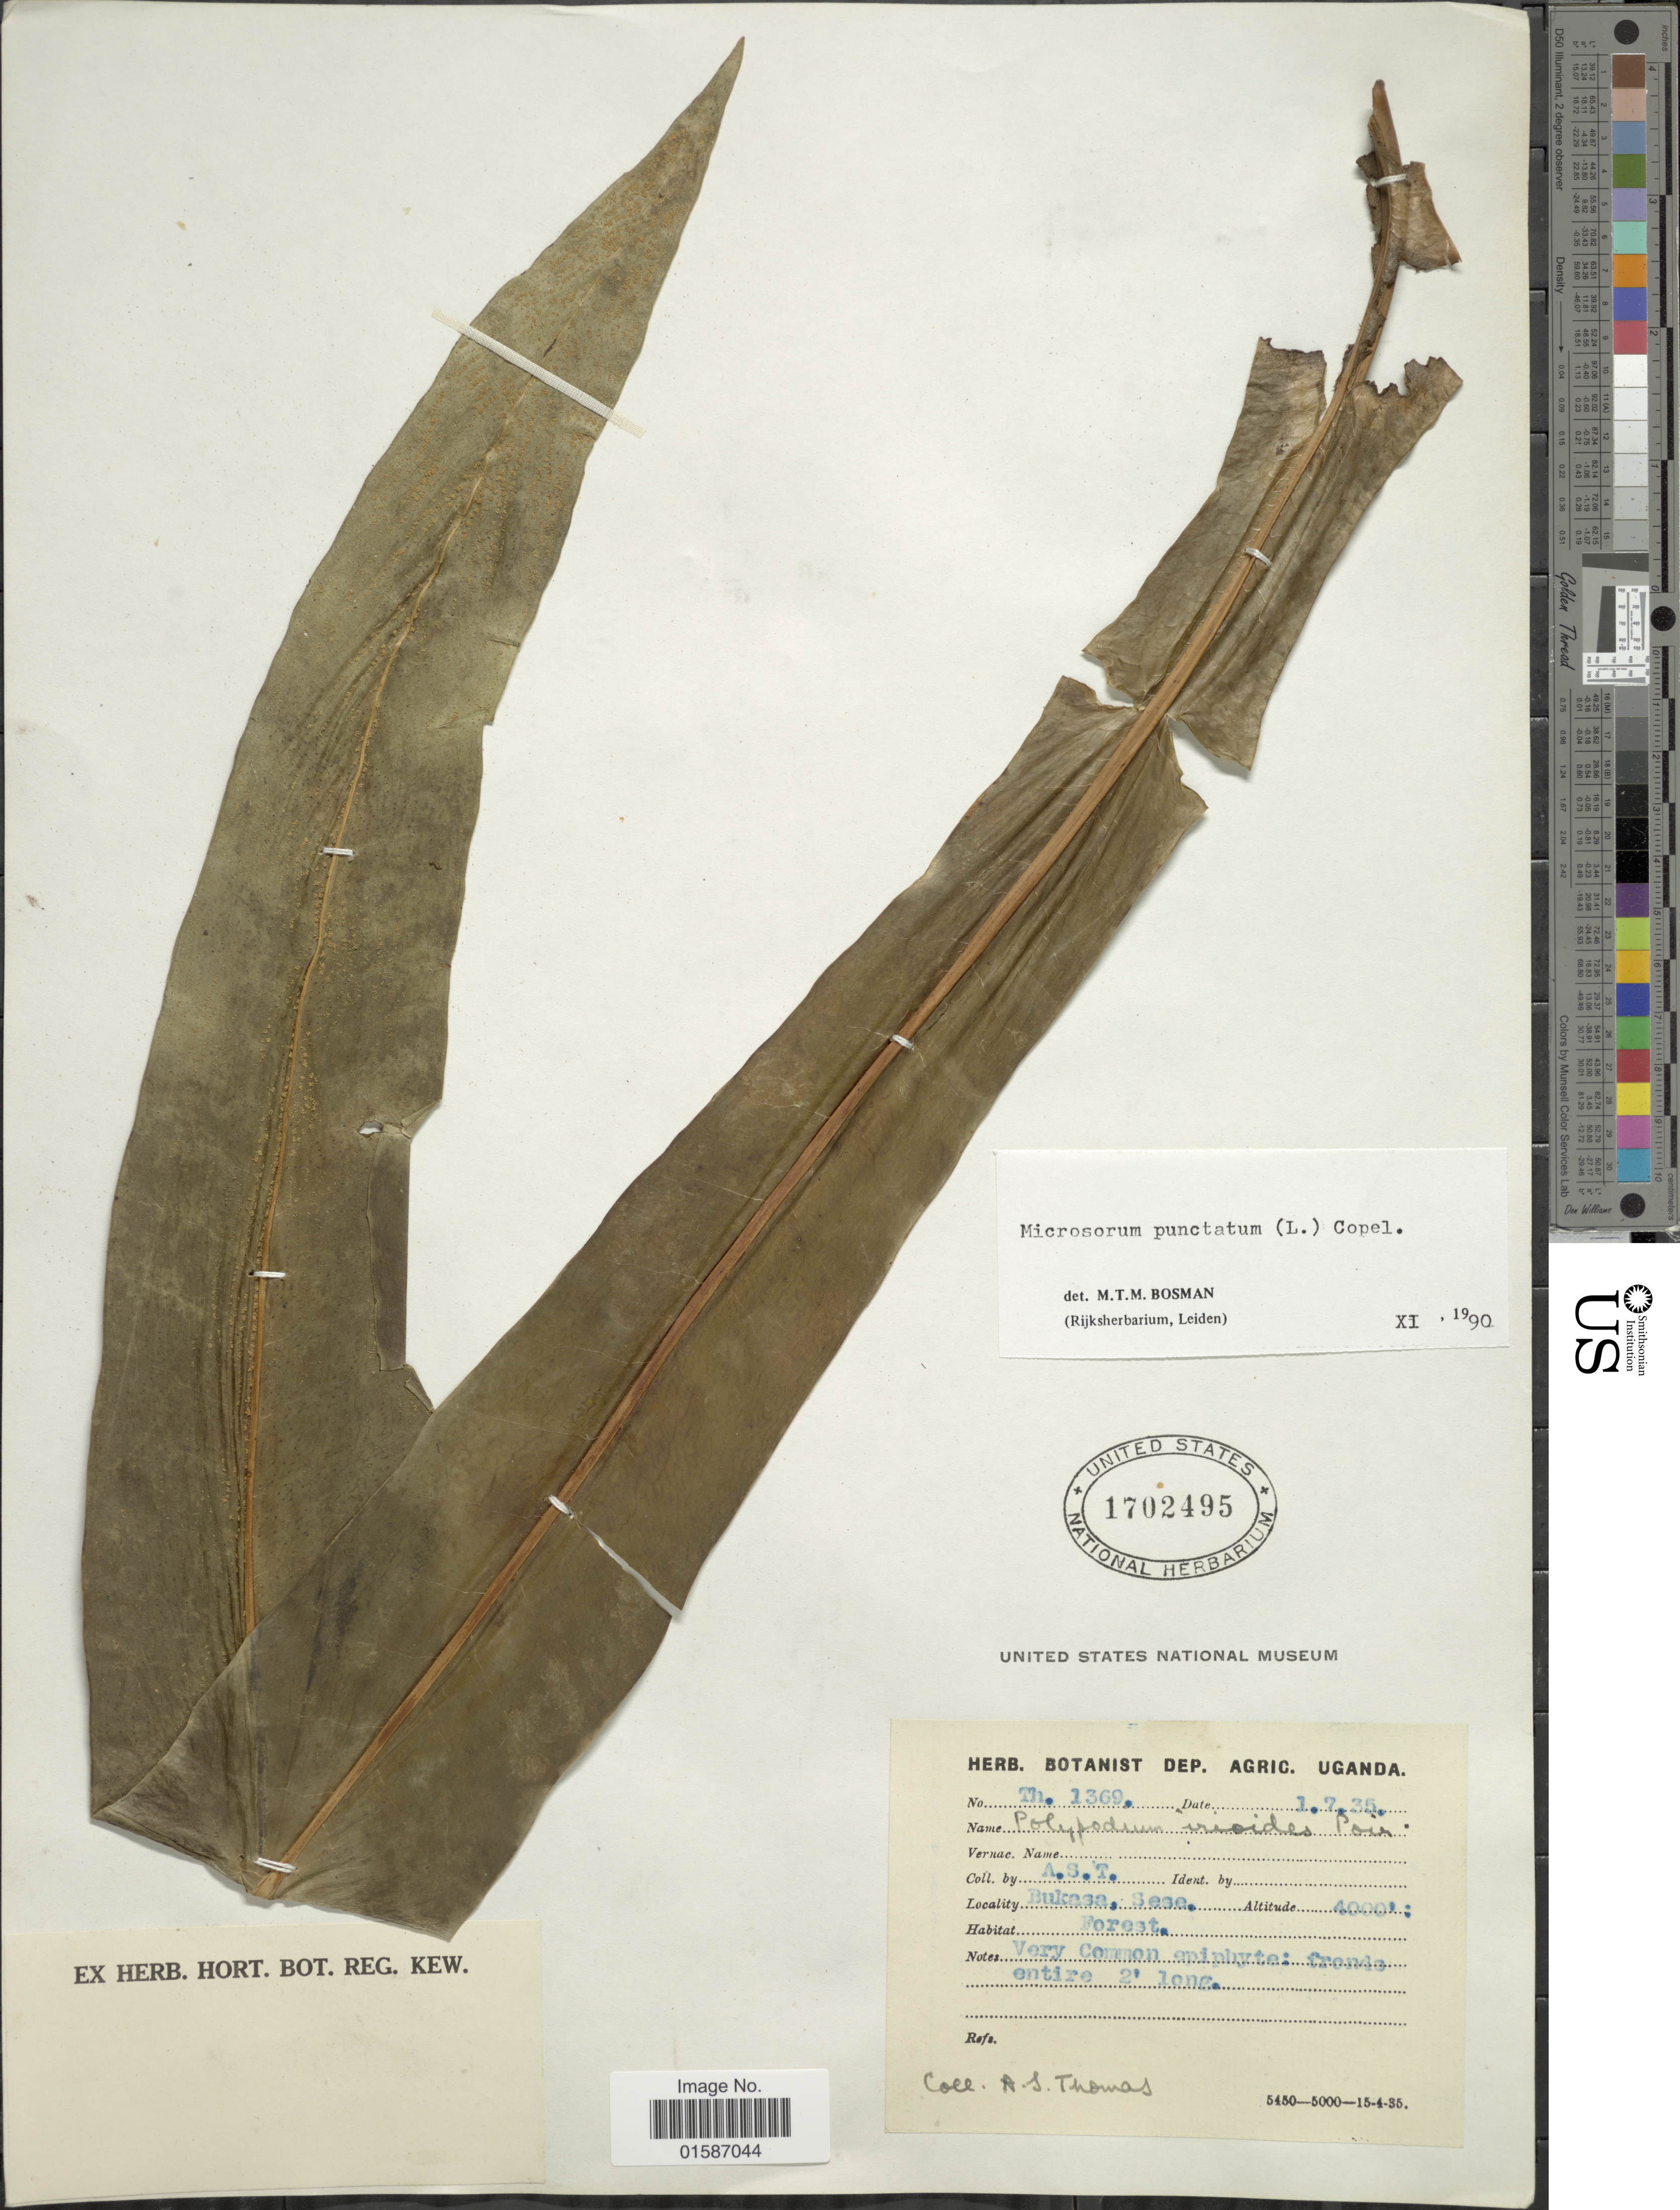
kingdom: Plantae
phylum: Tracheophyta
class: Polypodiopsida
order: Polypodiales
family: Polypodiaceae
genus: Microsorum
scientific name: Microsorum punctatum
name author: (L.) Copel.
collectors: A. Thomas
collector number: Th.1369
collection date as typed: Transcribed d/m/y: 1/7/35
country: Uganda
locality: Bukasa, Sese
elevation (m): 1219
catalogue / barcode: US 1702495